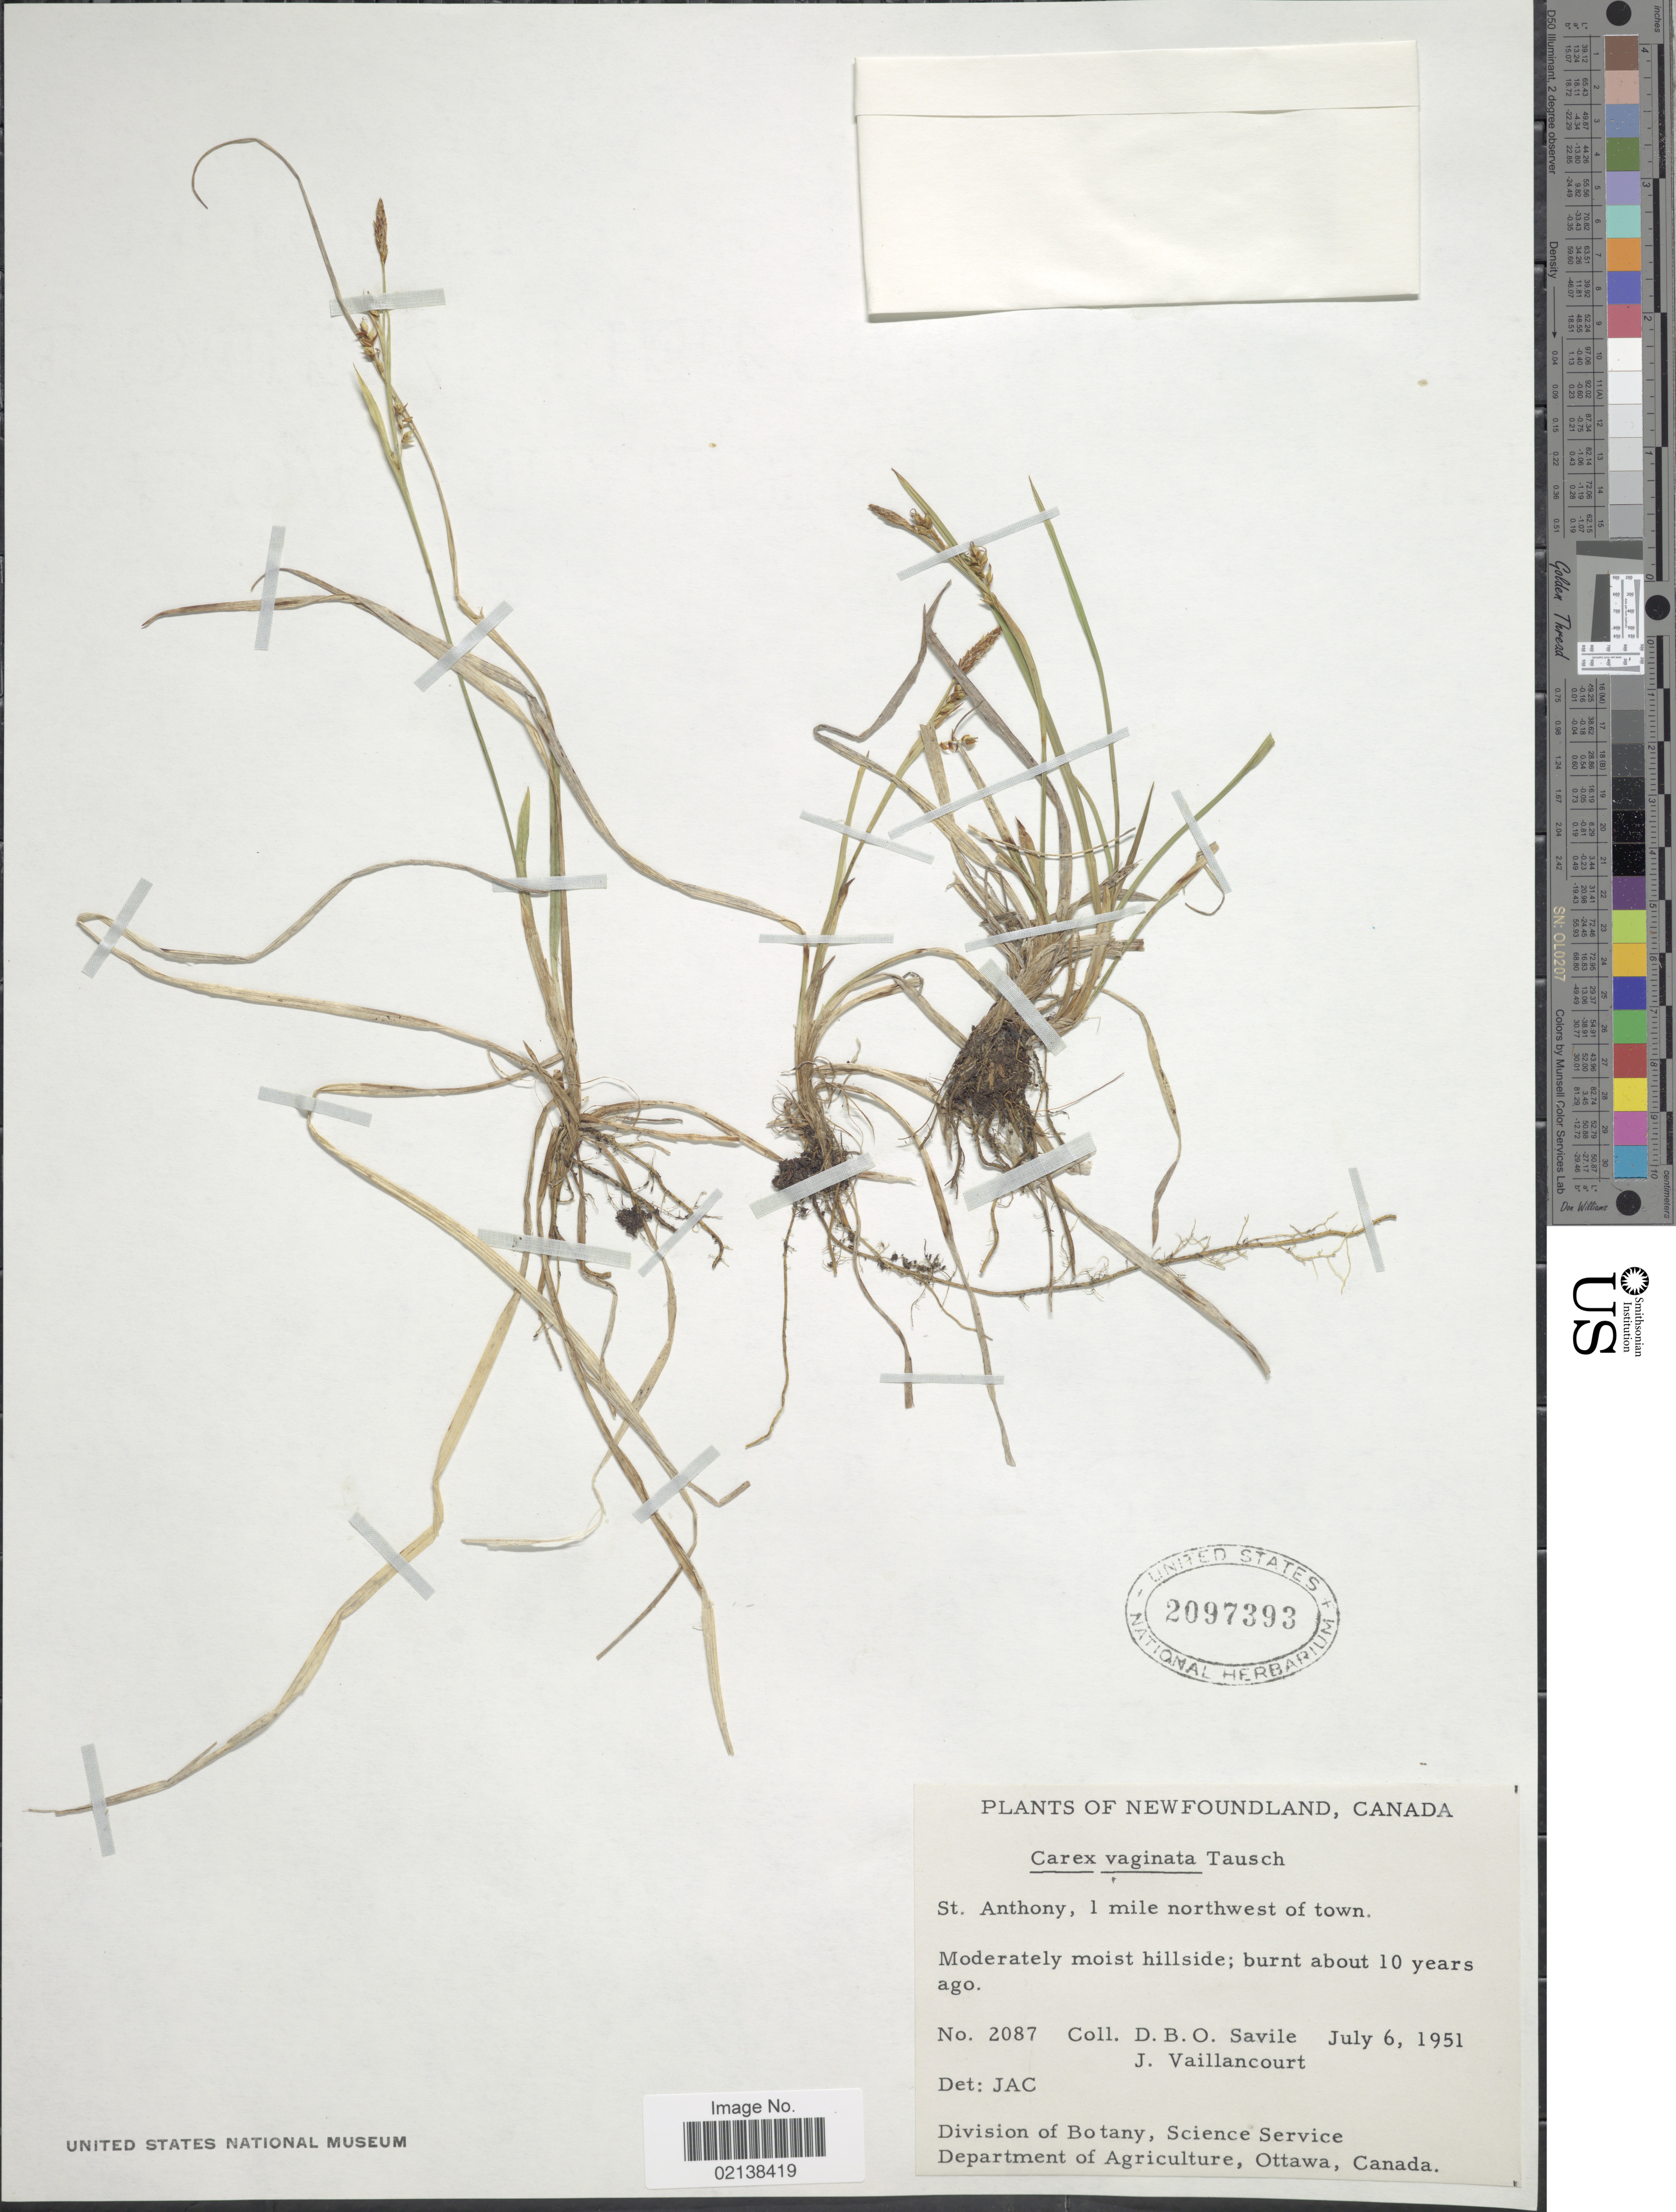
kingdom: Plantae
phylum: Tracheophyta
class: Liliopsida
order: Poales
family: Cyperaceae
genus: Carex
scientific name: Carex vaginata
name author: Tausch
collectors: D. Savile & J. Vaillancourt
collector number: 2087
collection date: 1951-07-06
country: Canada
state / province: Newfoundland and Labrador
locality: St. Anthony, 1 mile northwest of town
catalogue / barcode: US 2097393